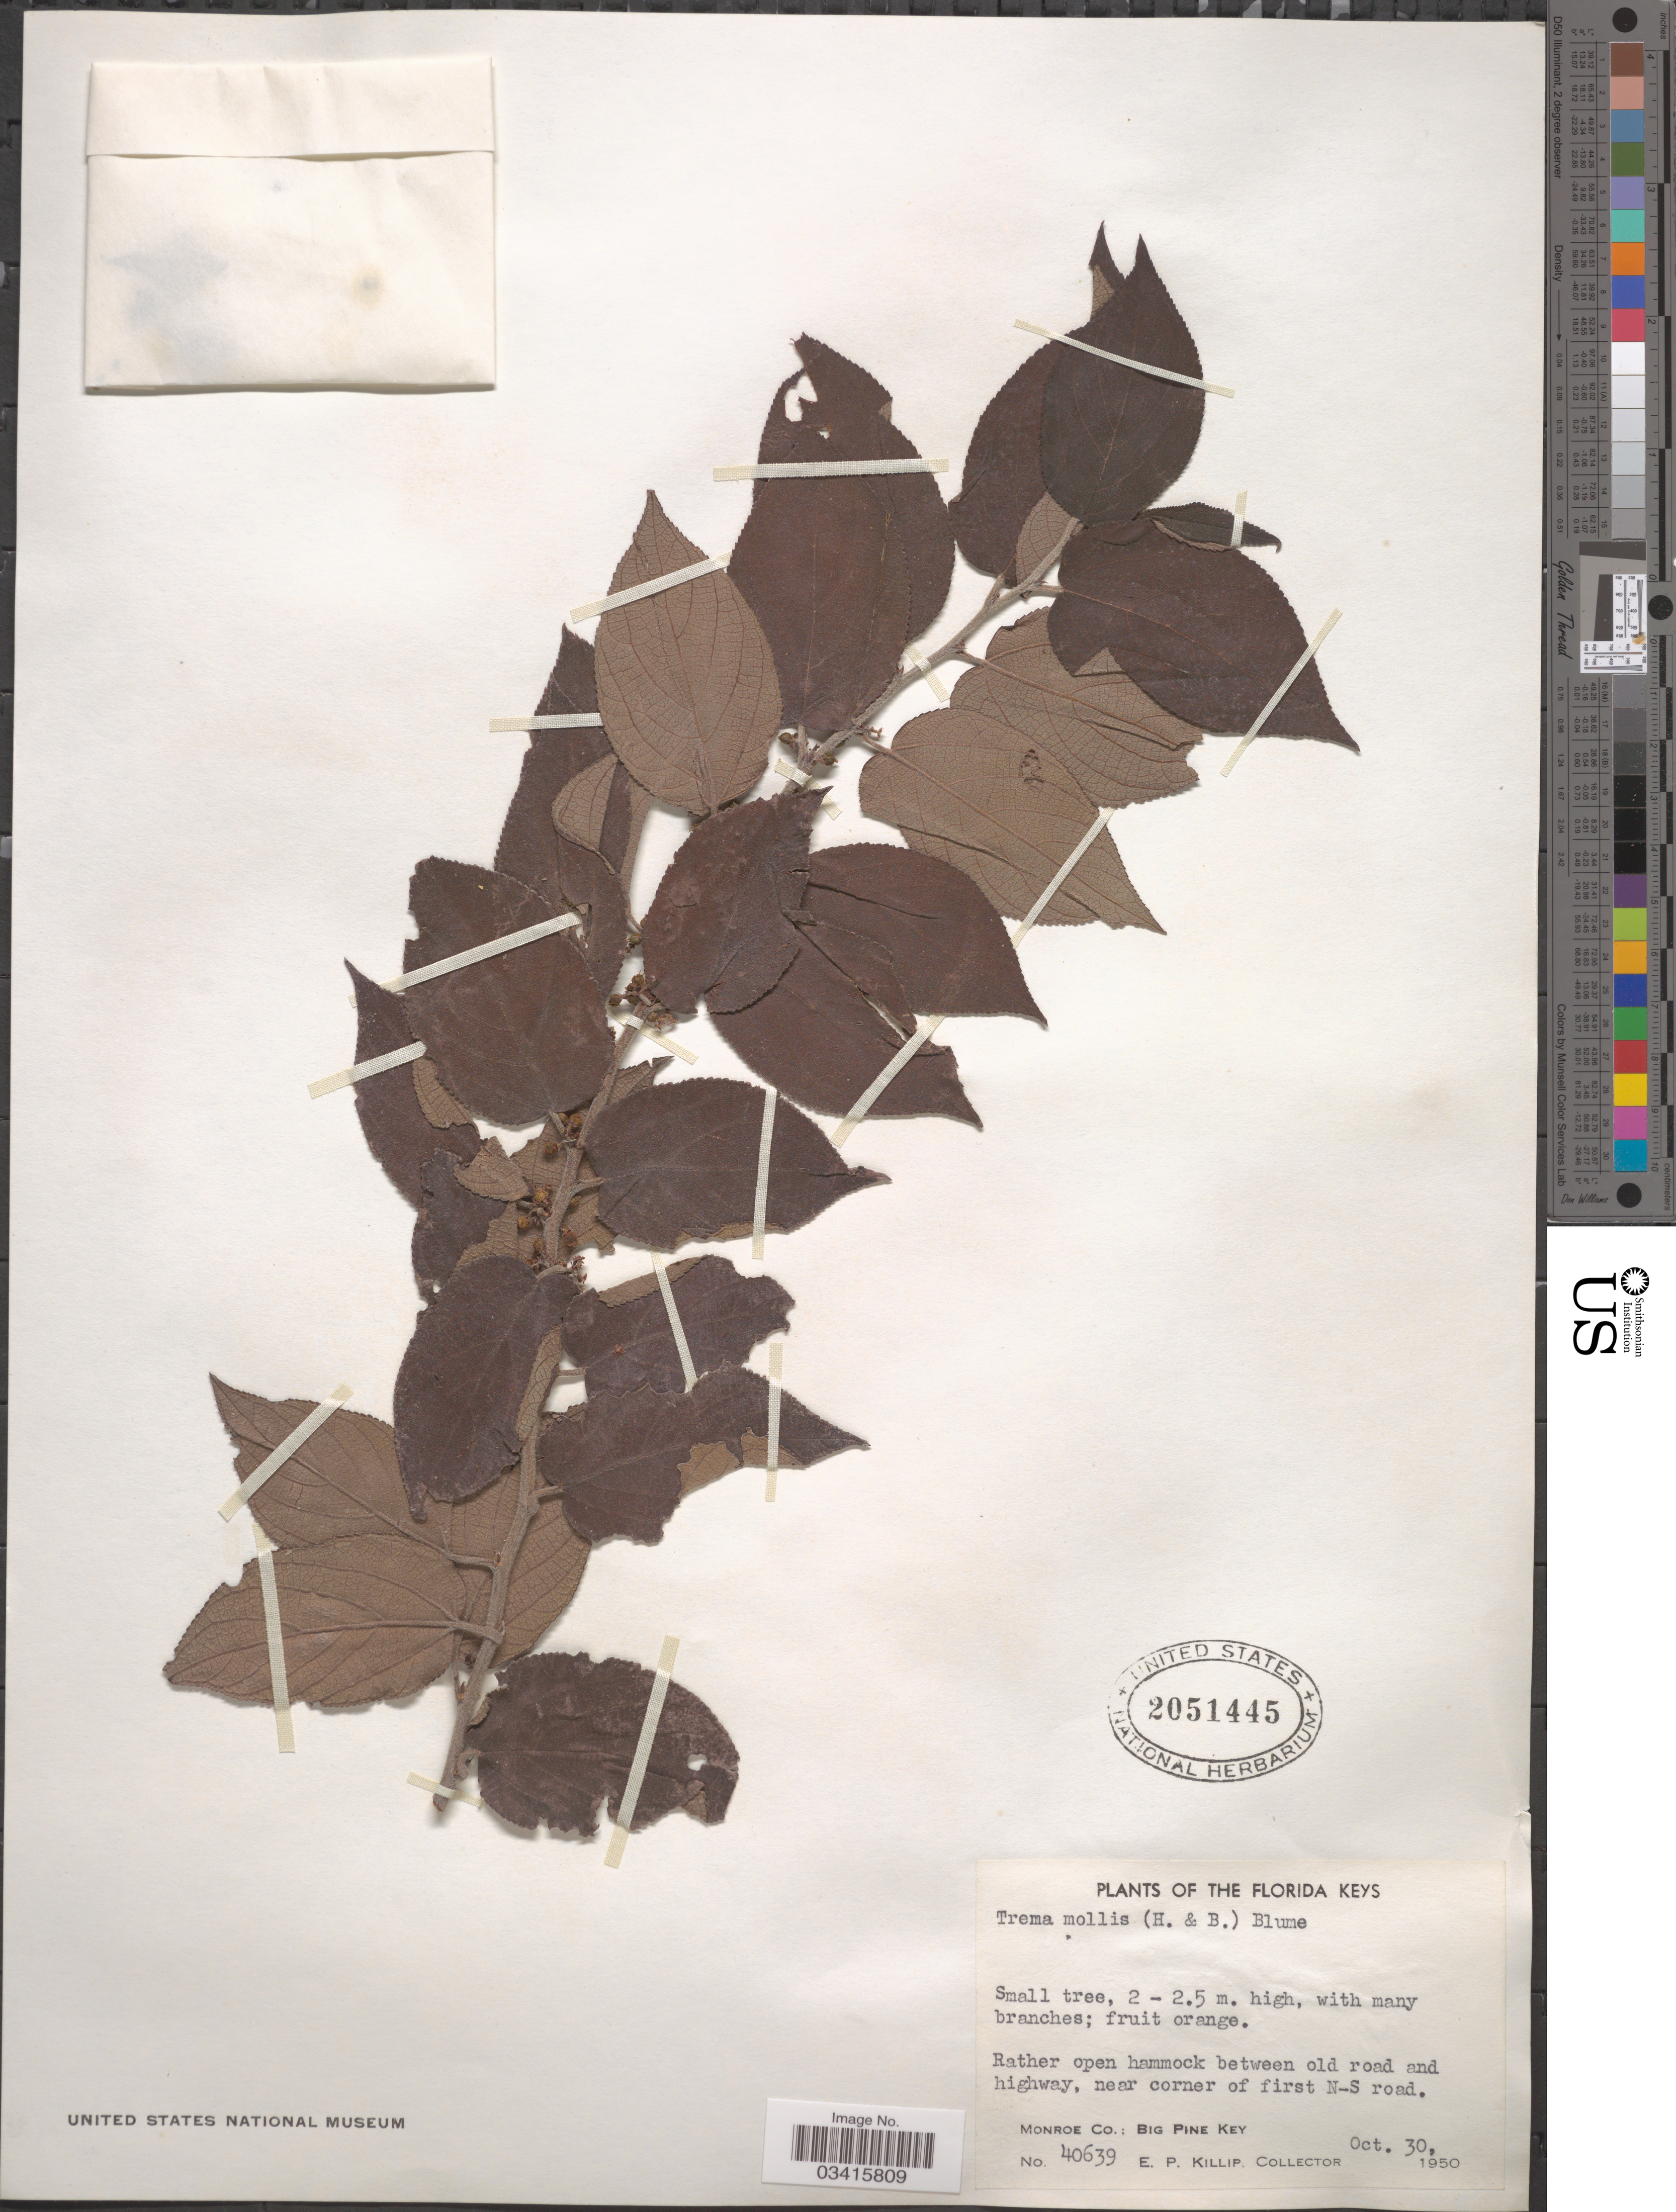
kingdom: Plantae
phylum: Tracheophyta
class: Magnoliopsida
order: Rosales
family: Cannabaceae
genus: Trema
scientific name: Trema floridanum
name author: Britton ex Small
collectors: E. P. Killip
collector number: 40639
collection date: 1950-10-30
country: United States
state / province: Florida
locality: The Florida Keys. Rather open hammock between old road and highway, near corner of first N-S road. Monroe Co.: Big Pine Key.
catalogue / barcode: US 2051445